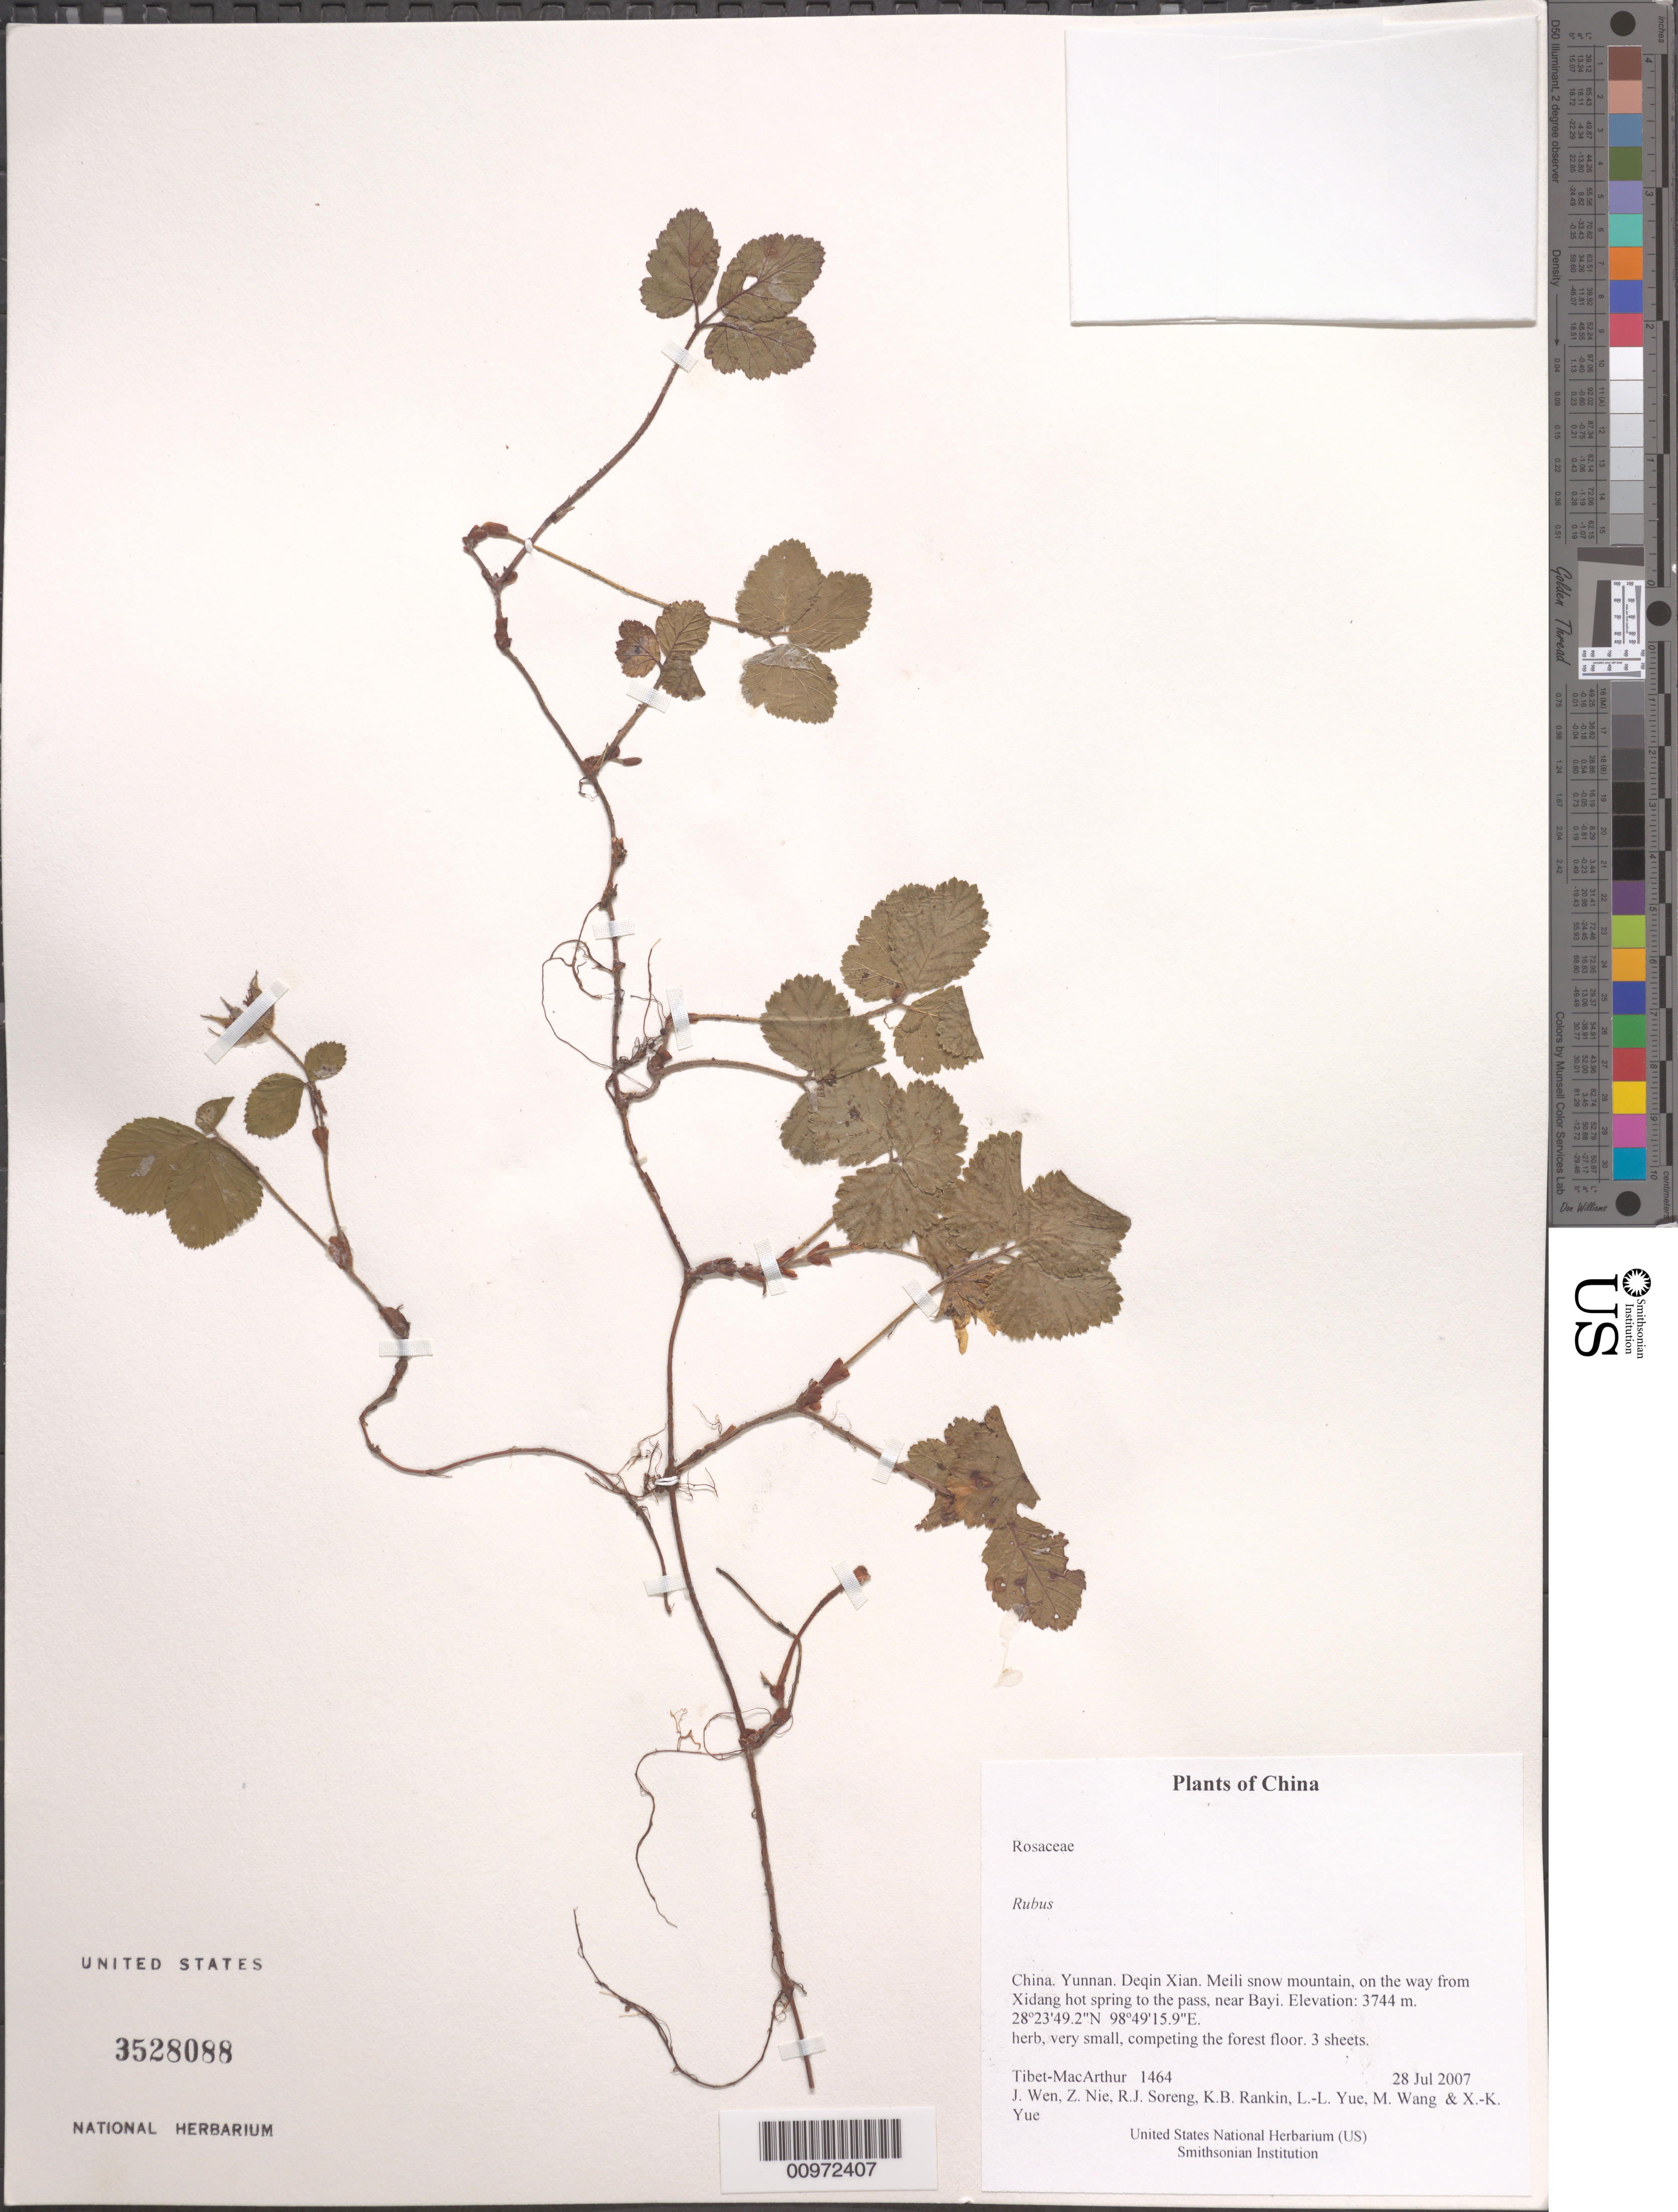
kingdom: Plantae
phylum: Tracheophyta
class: Magnoliopsida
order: Rosales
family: Rosaceae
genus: Rubus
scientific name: Rubus sp.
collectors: Tibet-MacArthur, J. Wen, Z. Nie, R. J. Soreng, K. Rankin, L. Yue, M. Wang & X. Yue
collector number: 1464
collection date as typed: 28 Jul 2007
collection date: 2007-07-28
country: China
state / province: Yunnan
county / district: Deqin Xian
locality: Meili snow mountain, on the way from Xidang hot spring to the pass, near Bayi.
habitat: herb, very small, carpeting the forest floor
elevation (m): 3744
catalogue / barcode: US 3528088